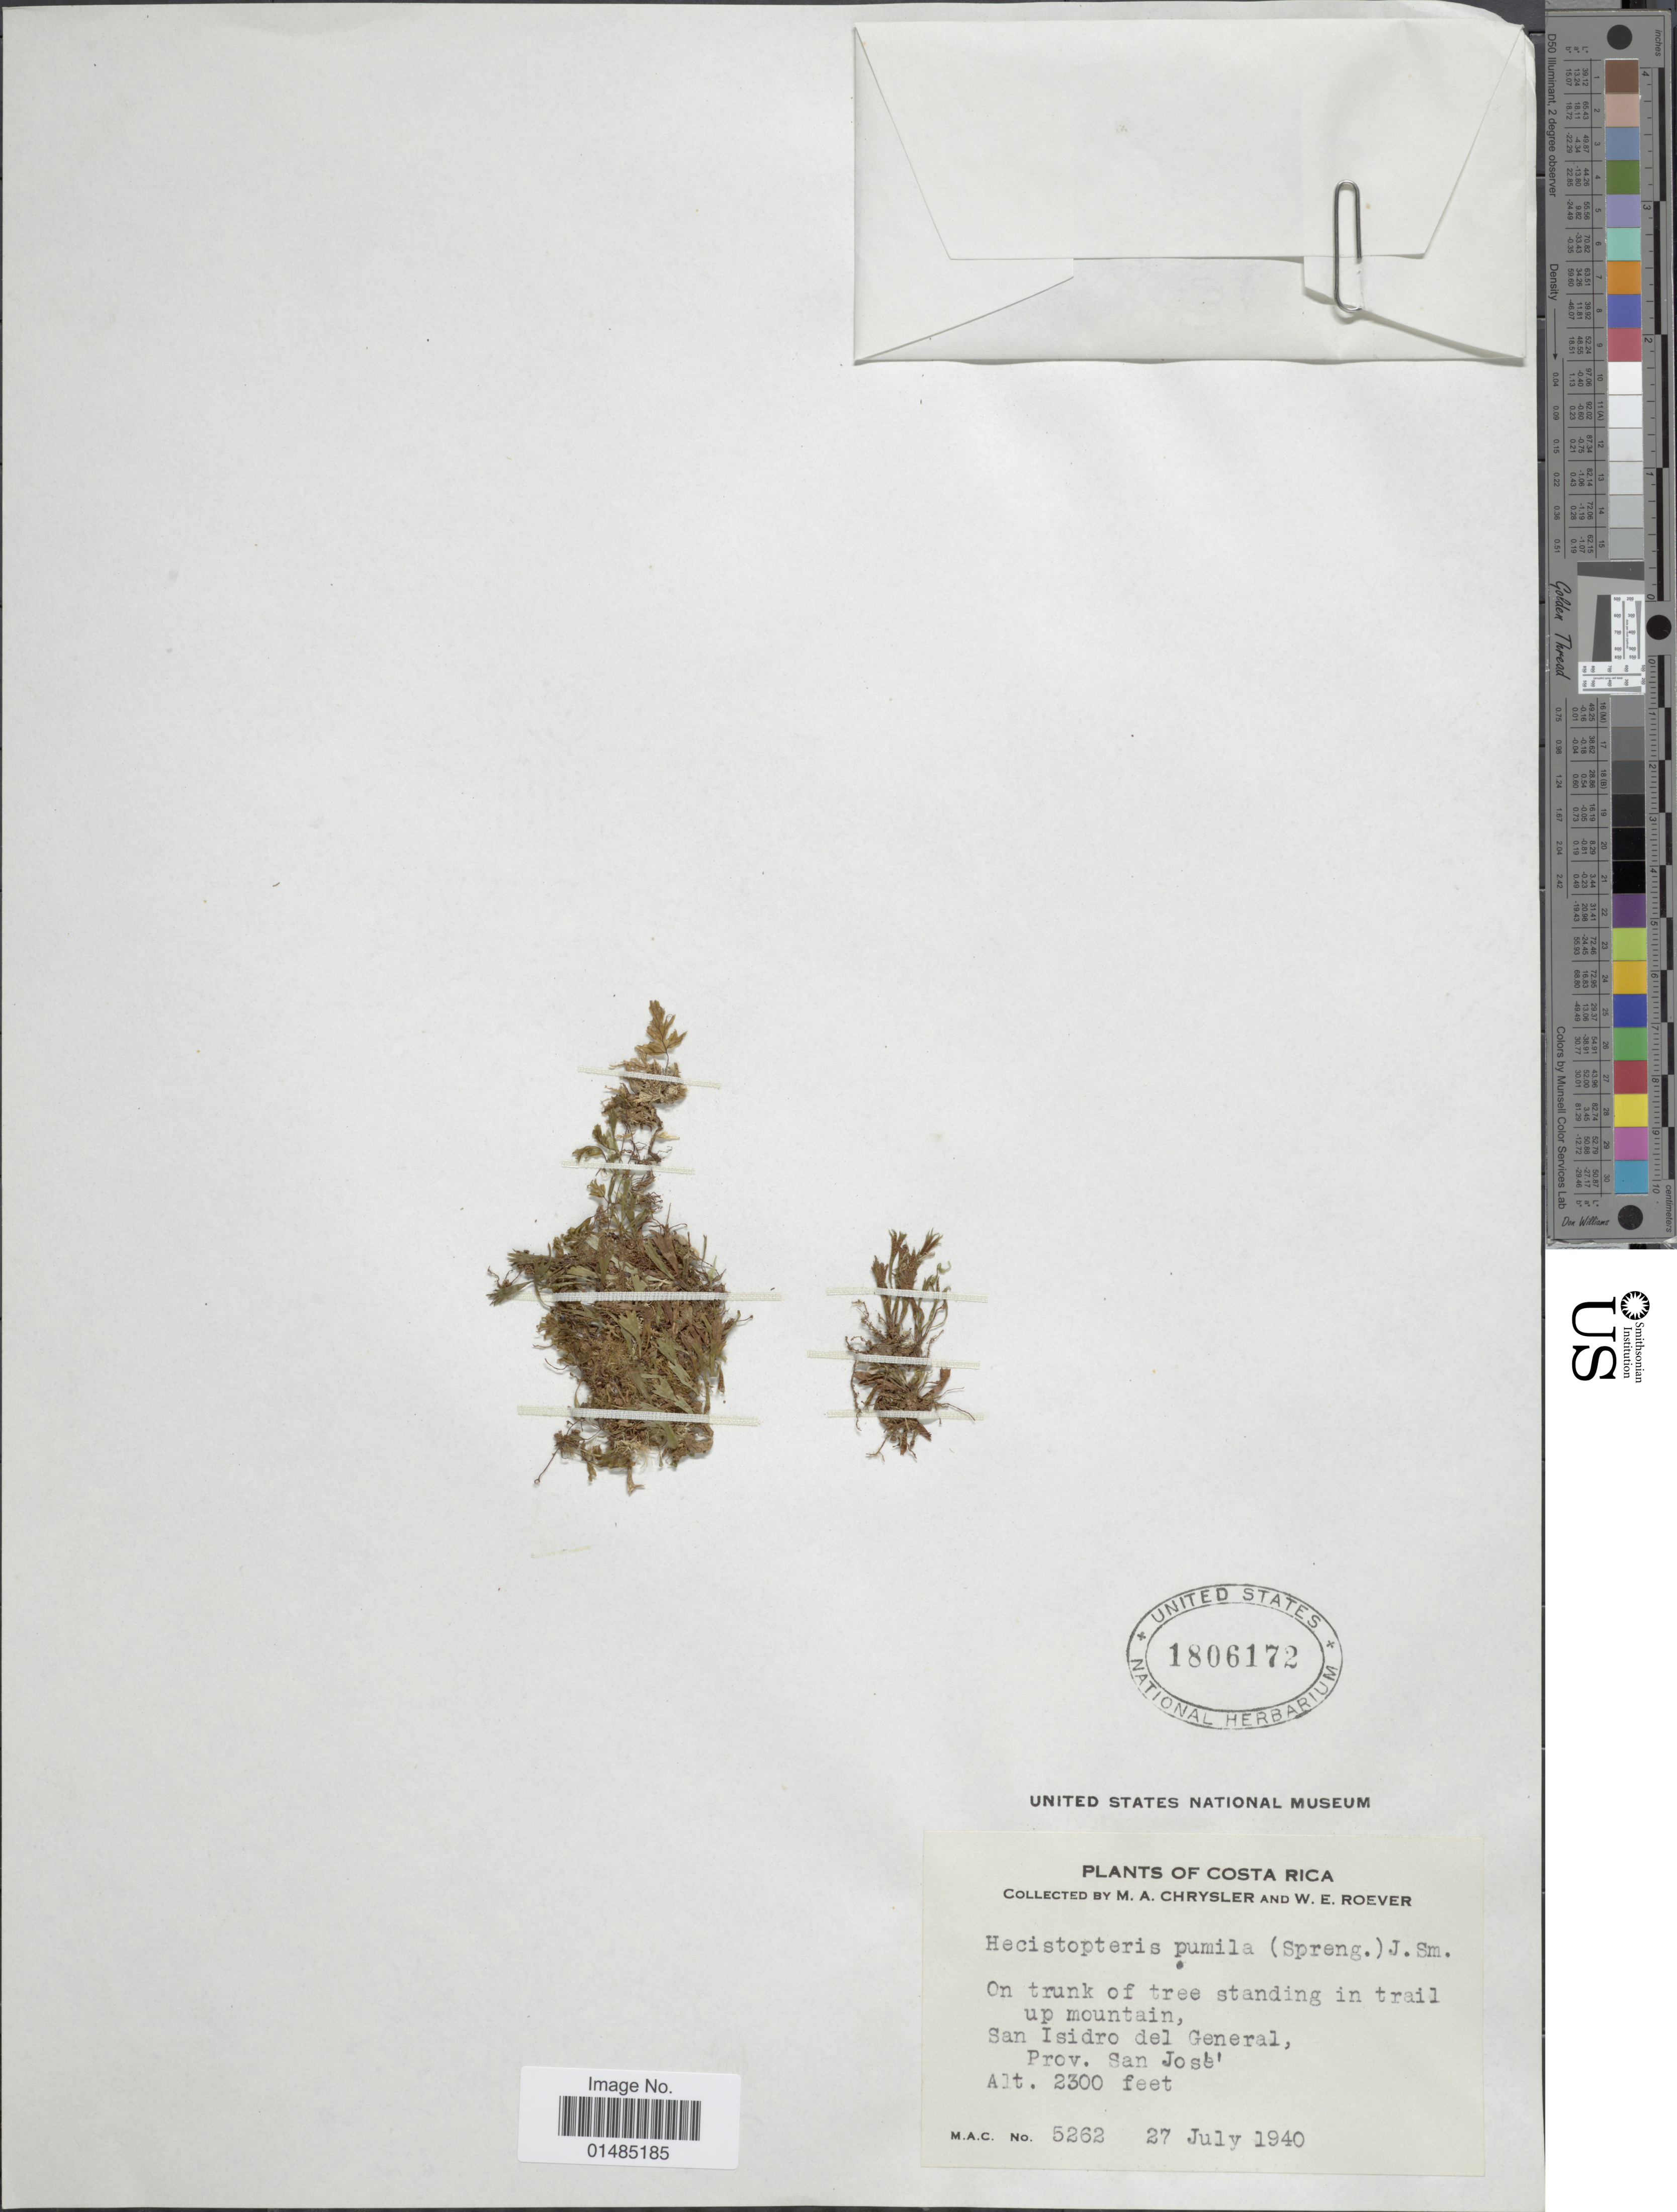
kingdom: Plantae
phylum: Tracheophyta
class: Polypodiopsida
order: Polypodiales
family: Pteridaceae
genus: Hecistopteris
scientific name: Hecistopteris pumila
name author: Christ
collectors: M. A. Chrysler & W. Roever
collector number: M.A.C. 5362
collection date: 1940-07-27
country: Costa Rica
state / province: San José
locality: Costa Rica, San Isidro del General, Prov. San José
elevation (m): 701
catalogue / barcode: US 1806172